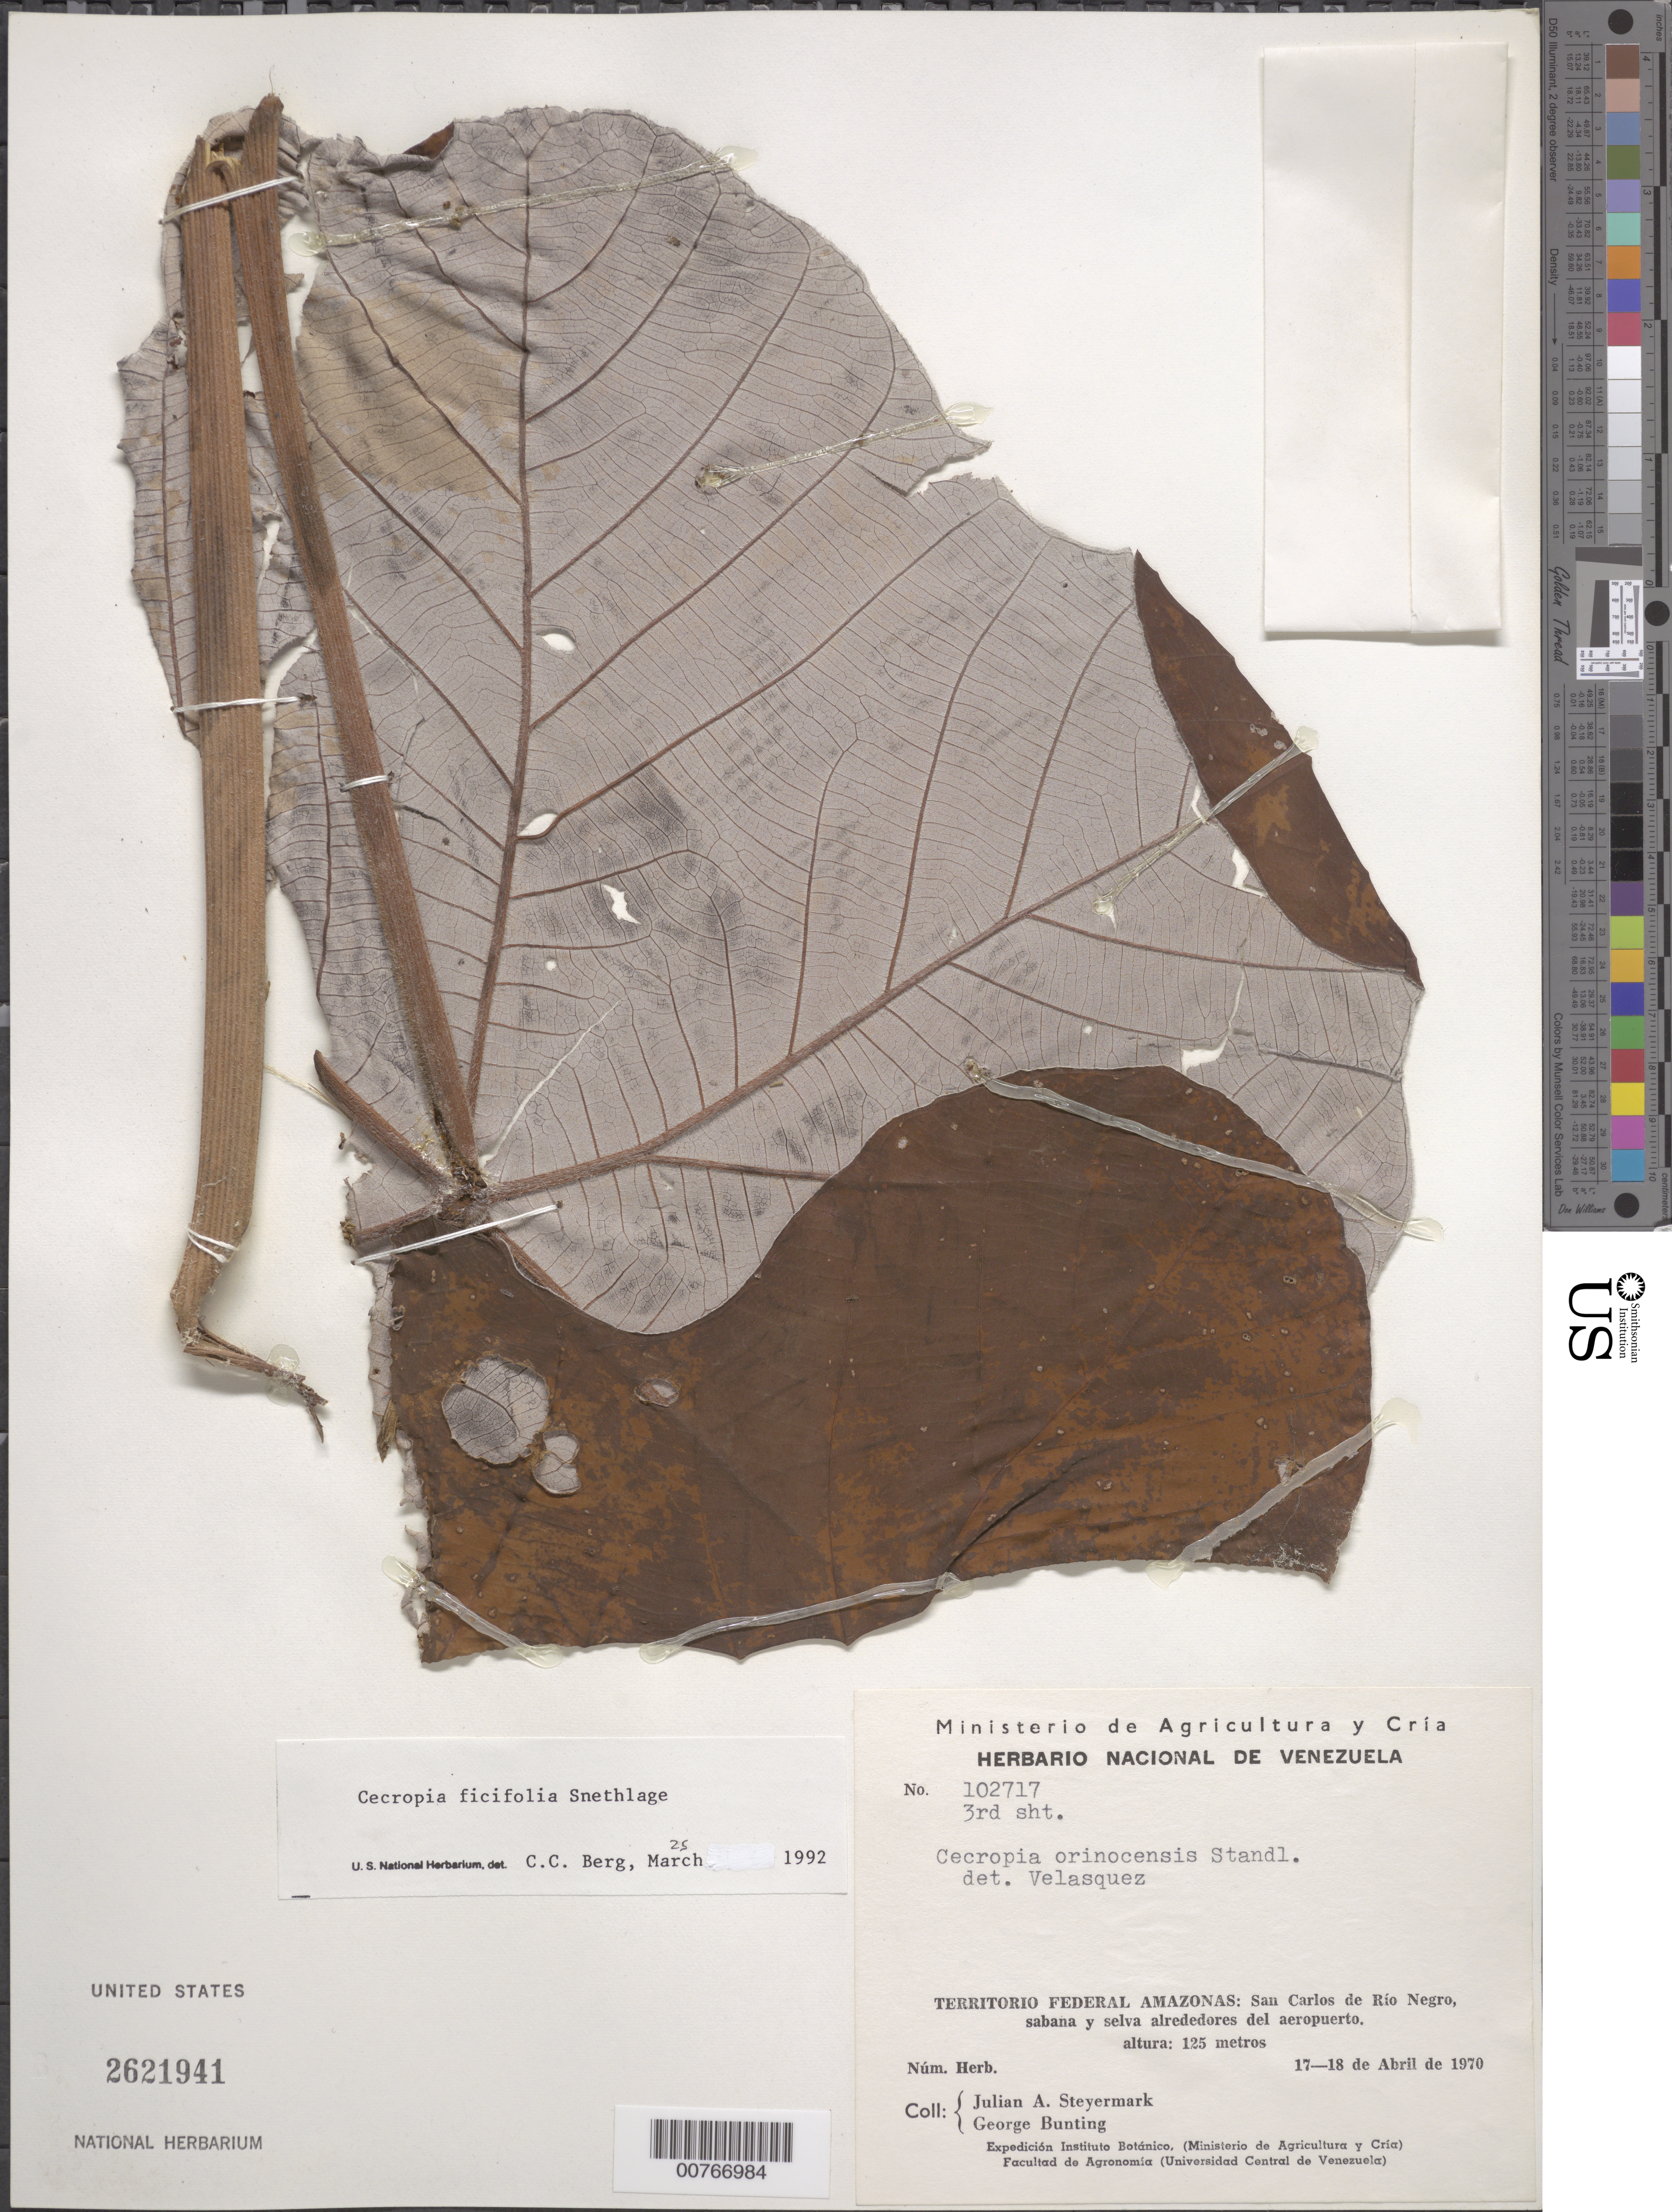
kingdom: Plantae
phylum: Tracheophyta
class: Magnoliopsida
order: Rosales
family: Urticaceae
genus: Cecropia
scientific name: Cecropia ficifolia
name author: Snethlage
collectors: J. Steyermark & G. S. Bunting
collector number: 102717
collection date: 1970-04-17/1970-04-18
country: Venezuela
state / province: Amazonas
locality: Territorio Federal Amazonas: San Carlos de Río Negro, sabana y selva alrededores del aeropuerto.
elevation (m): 125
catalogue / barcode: US 2621941